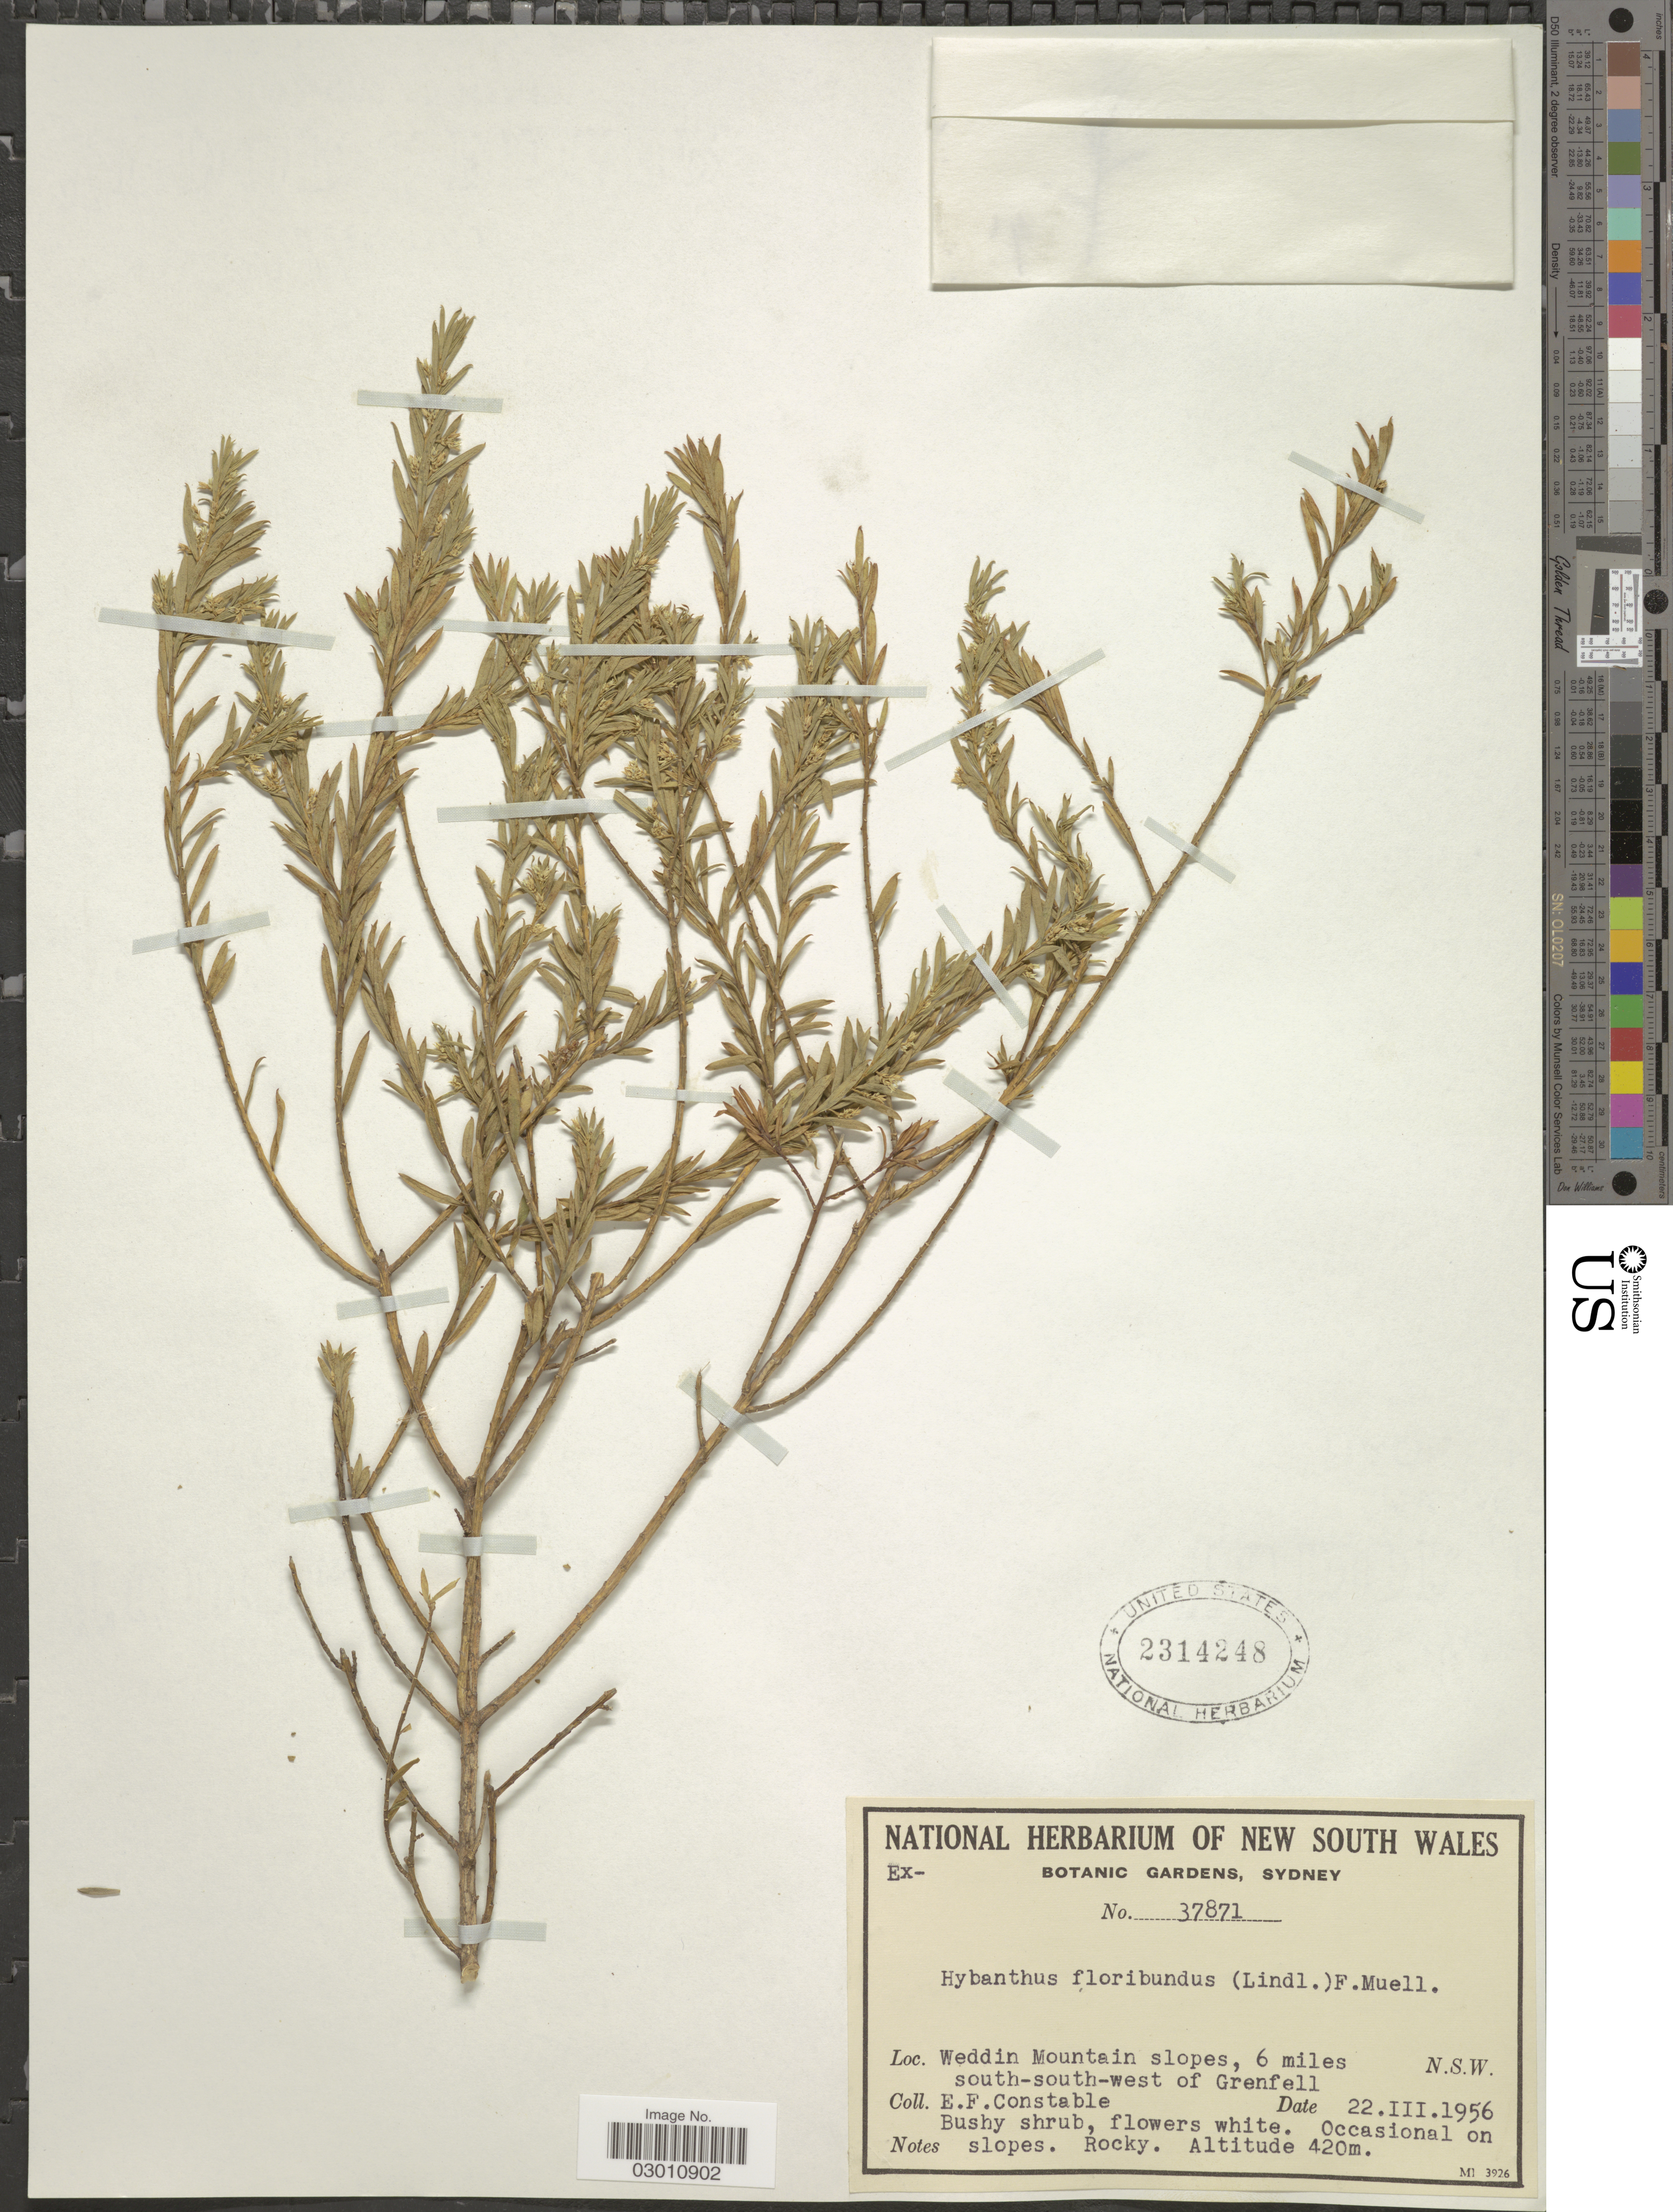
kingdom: Plantae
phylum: Tracheophyta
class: Magnoliopsida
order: Malpighiales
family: Violaceae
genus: Pigea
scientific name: Pigea floribunda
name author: Lindl.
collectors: E. F. Constable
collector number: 37871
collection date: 1956-06-22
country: Australia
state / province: New South Wales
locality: Weddin Mountain slopes, 6 miles south-south-west of Grenfell.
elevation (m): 420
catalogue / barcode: US 2314248